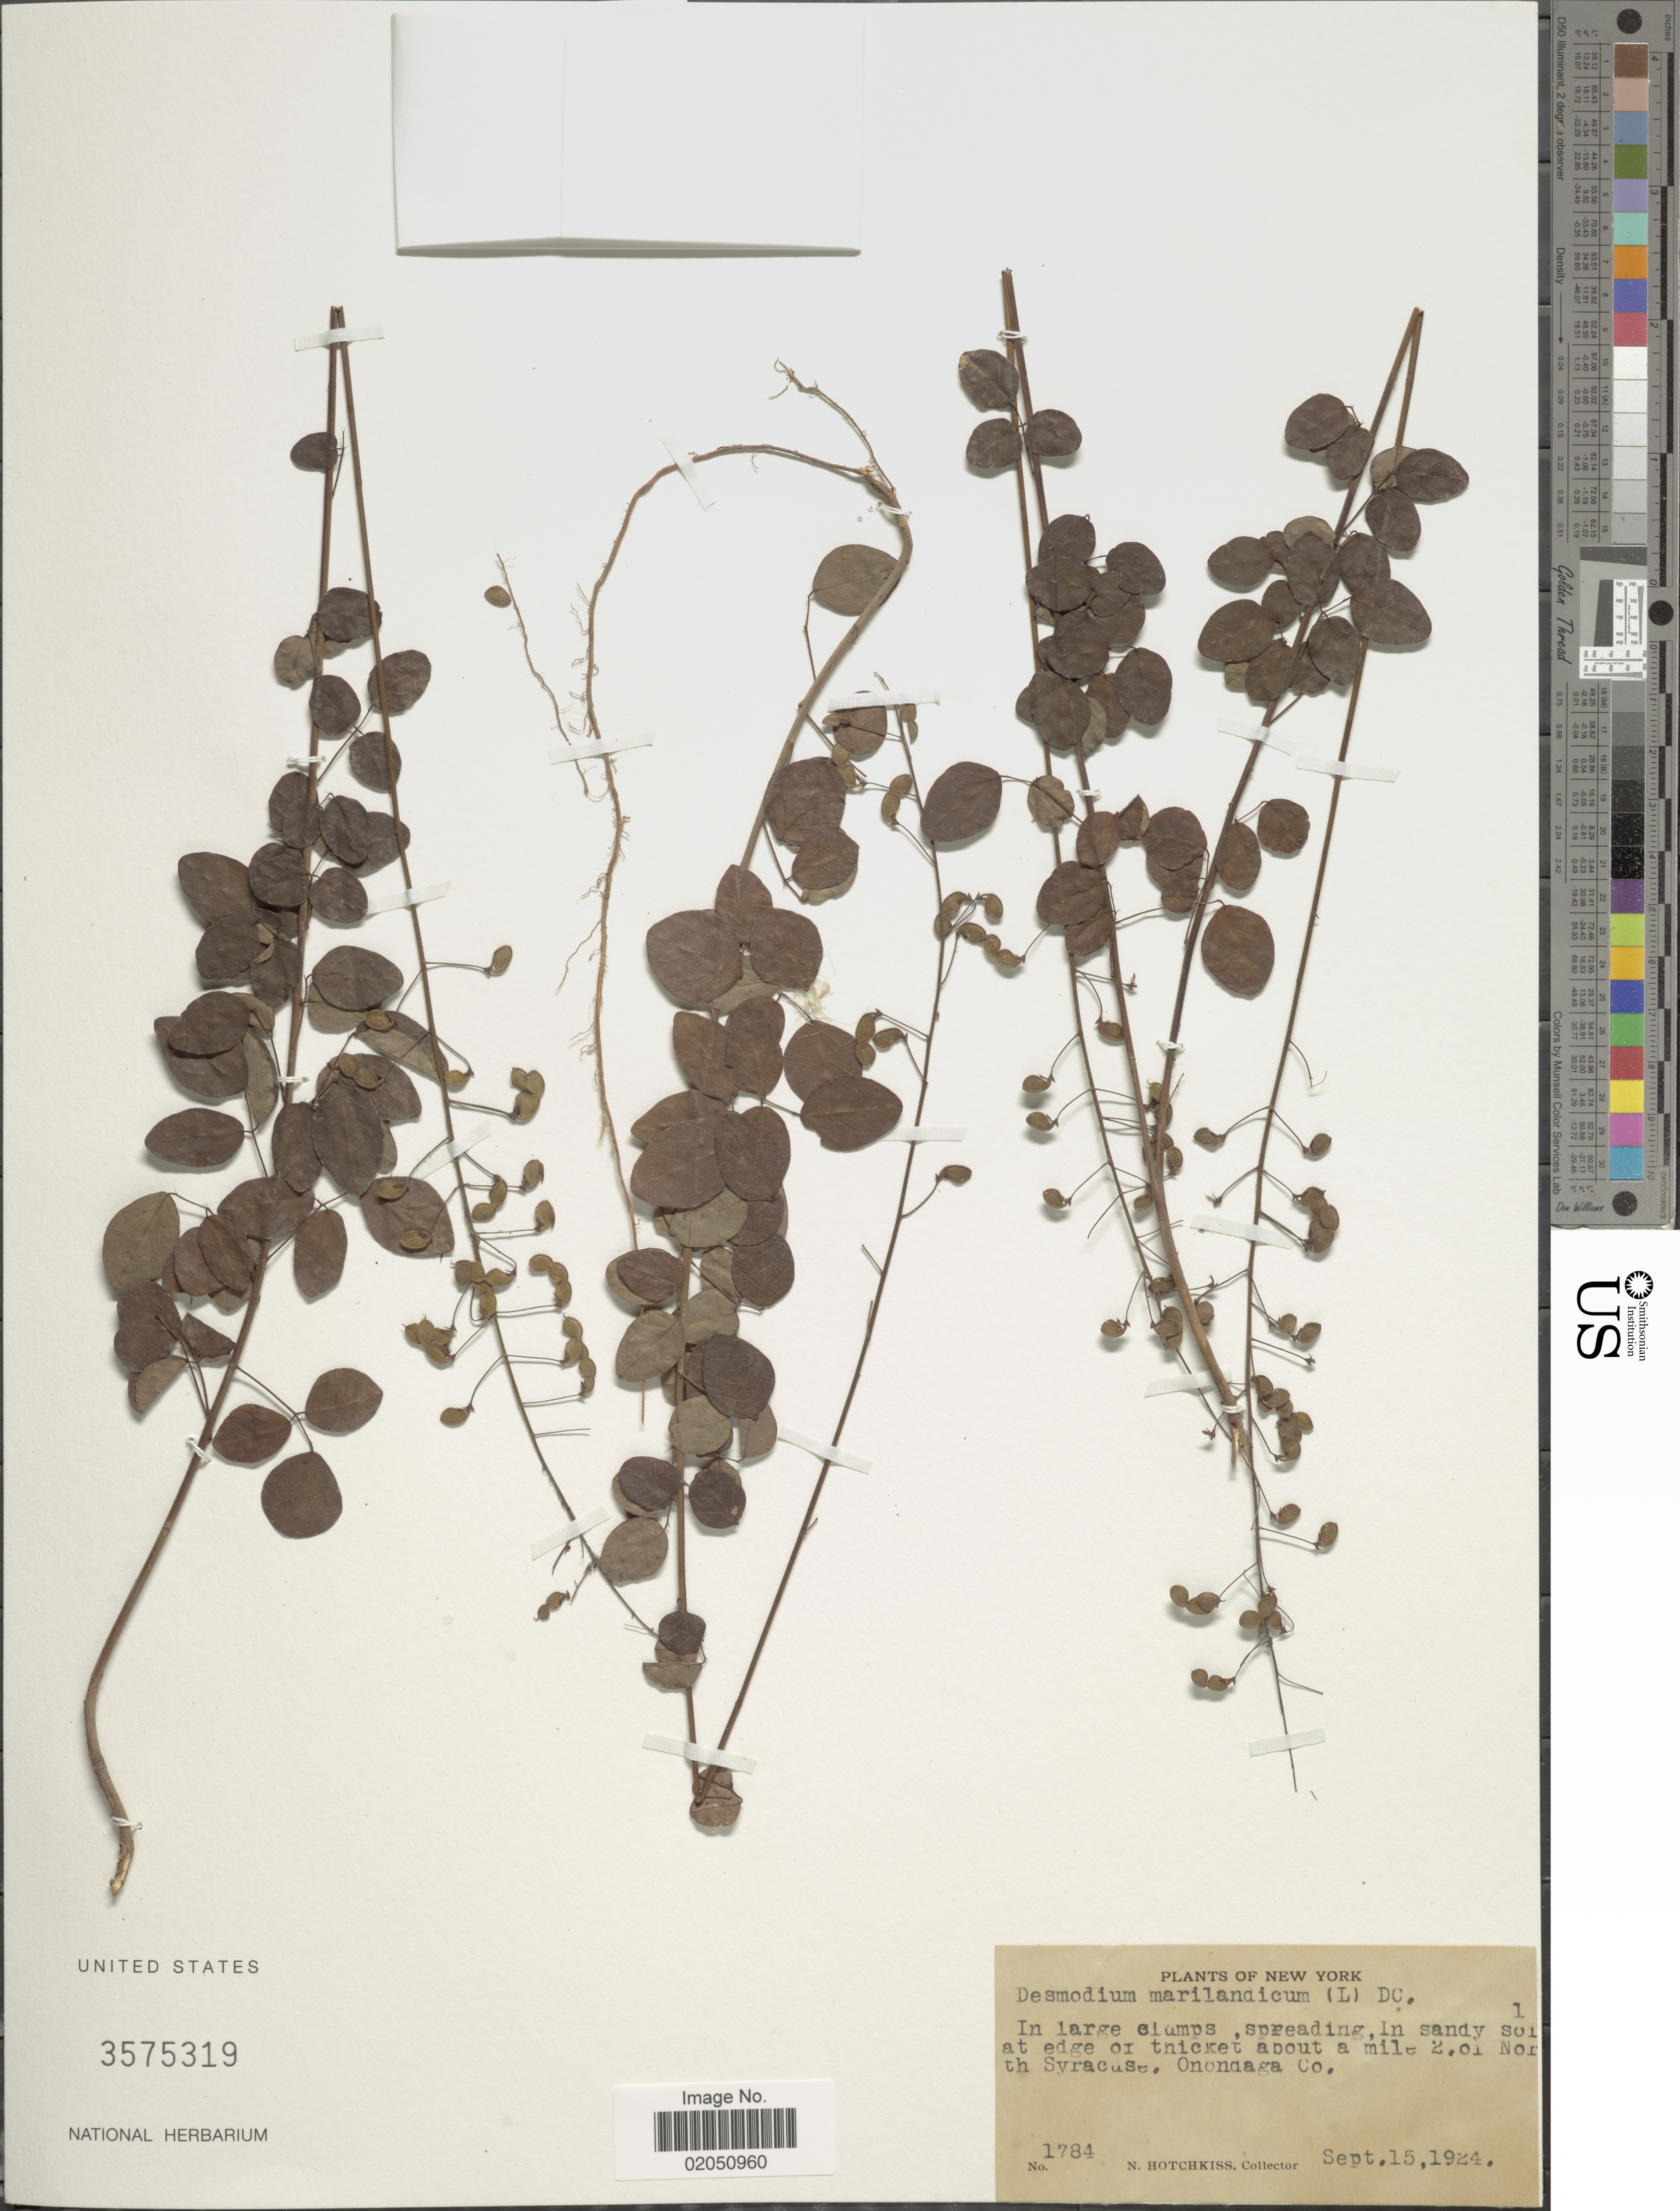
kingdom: Plantae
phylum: Tracheophyta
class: Magnoliopsida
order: Fabales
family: Fabaceae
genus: Desmodium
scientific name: Desmodium marilandicum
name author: Darl.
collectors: N. Hotchkiss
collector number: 1784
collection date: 1924-09-15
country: United States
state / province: New York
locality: In large clumps, spreading, In sandy soil at edge of thicket about a mile 2.01 North Syracuse, Onondaga Co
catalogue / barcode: US 3575319